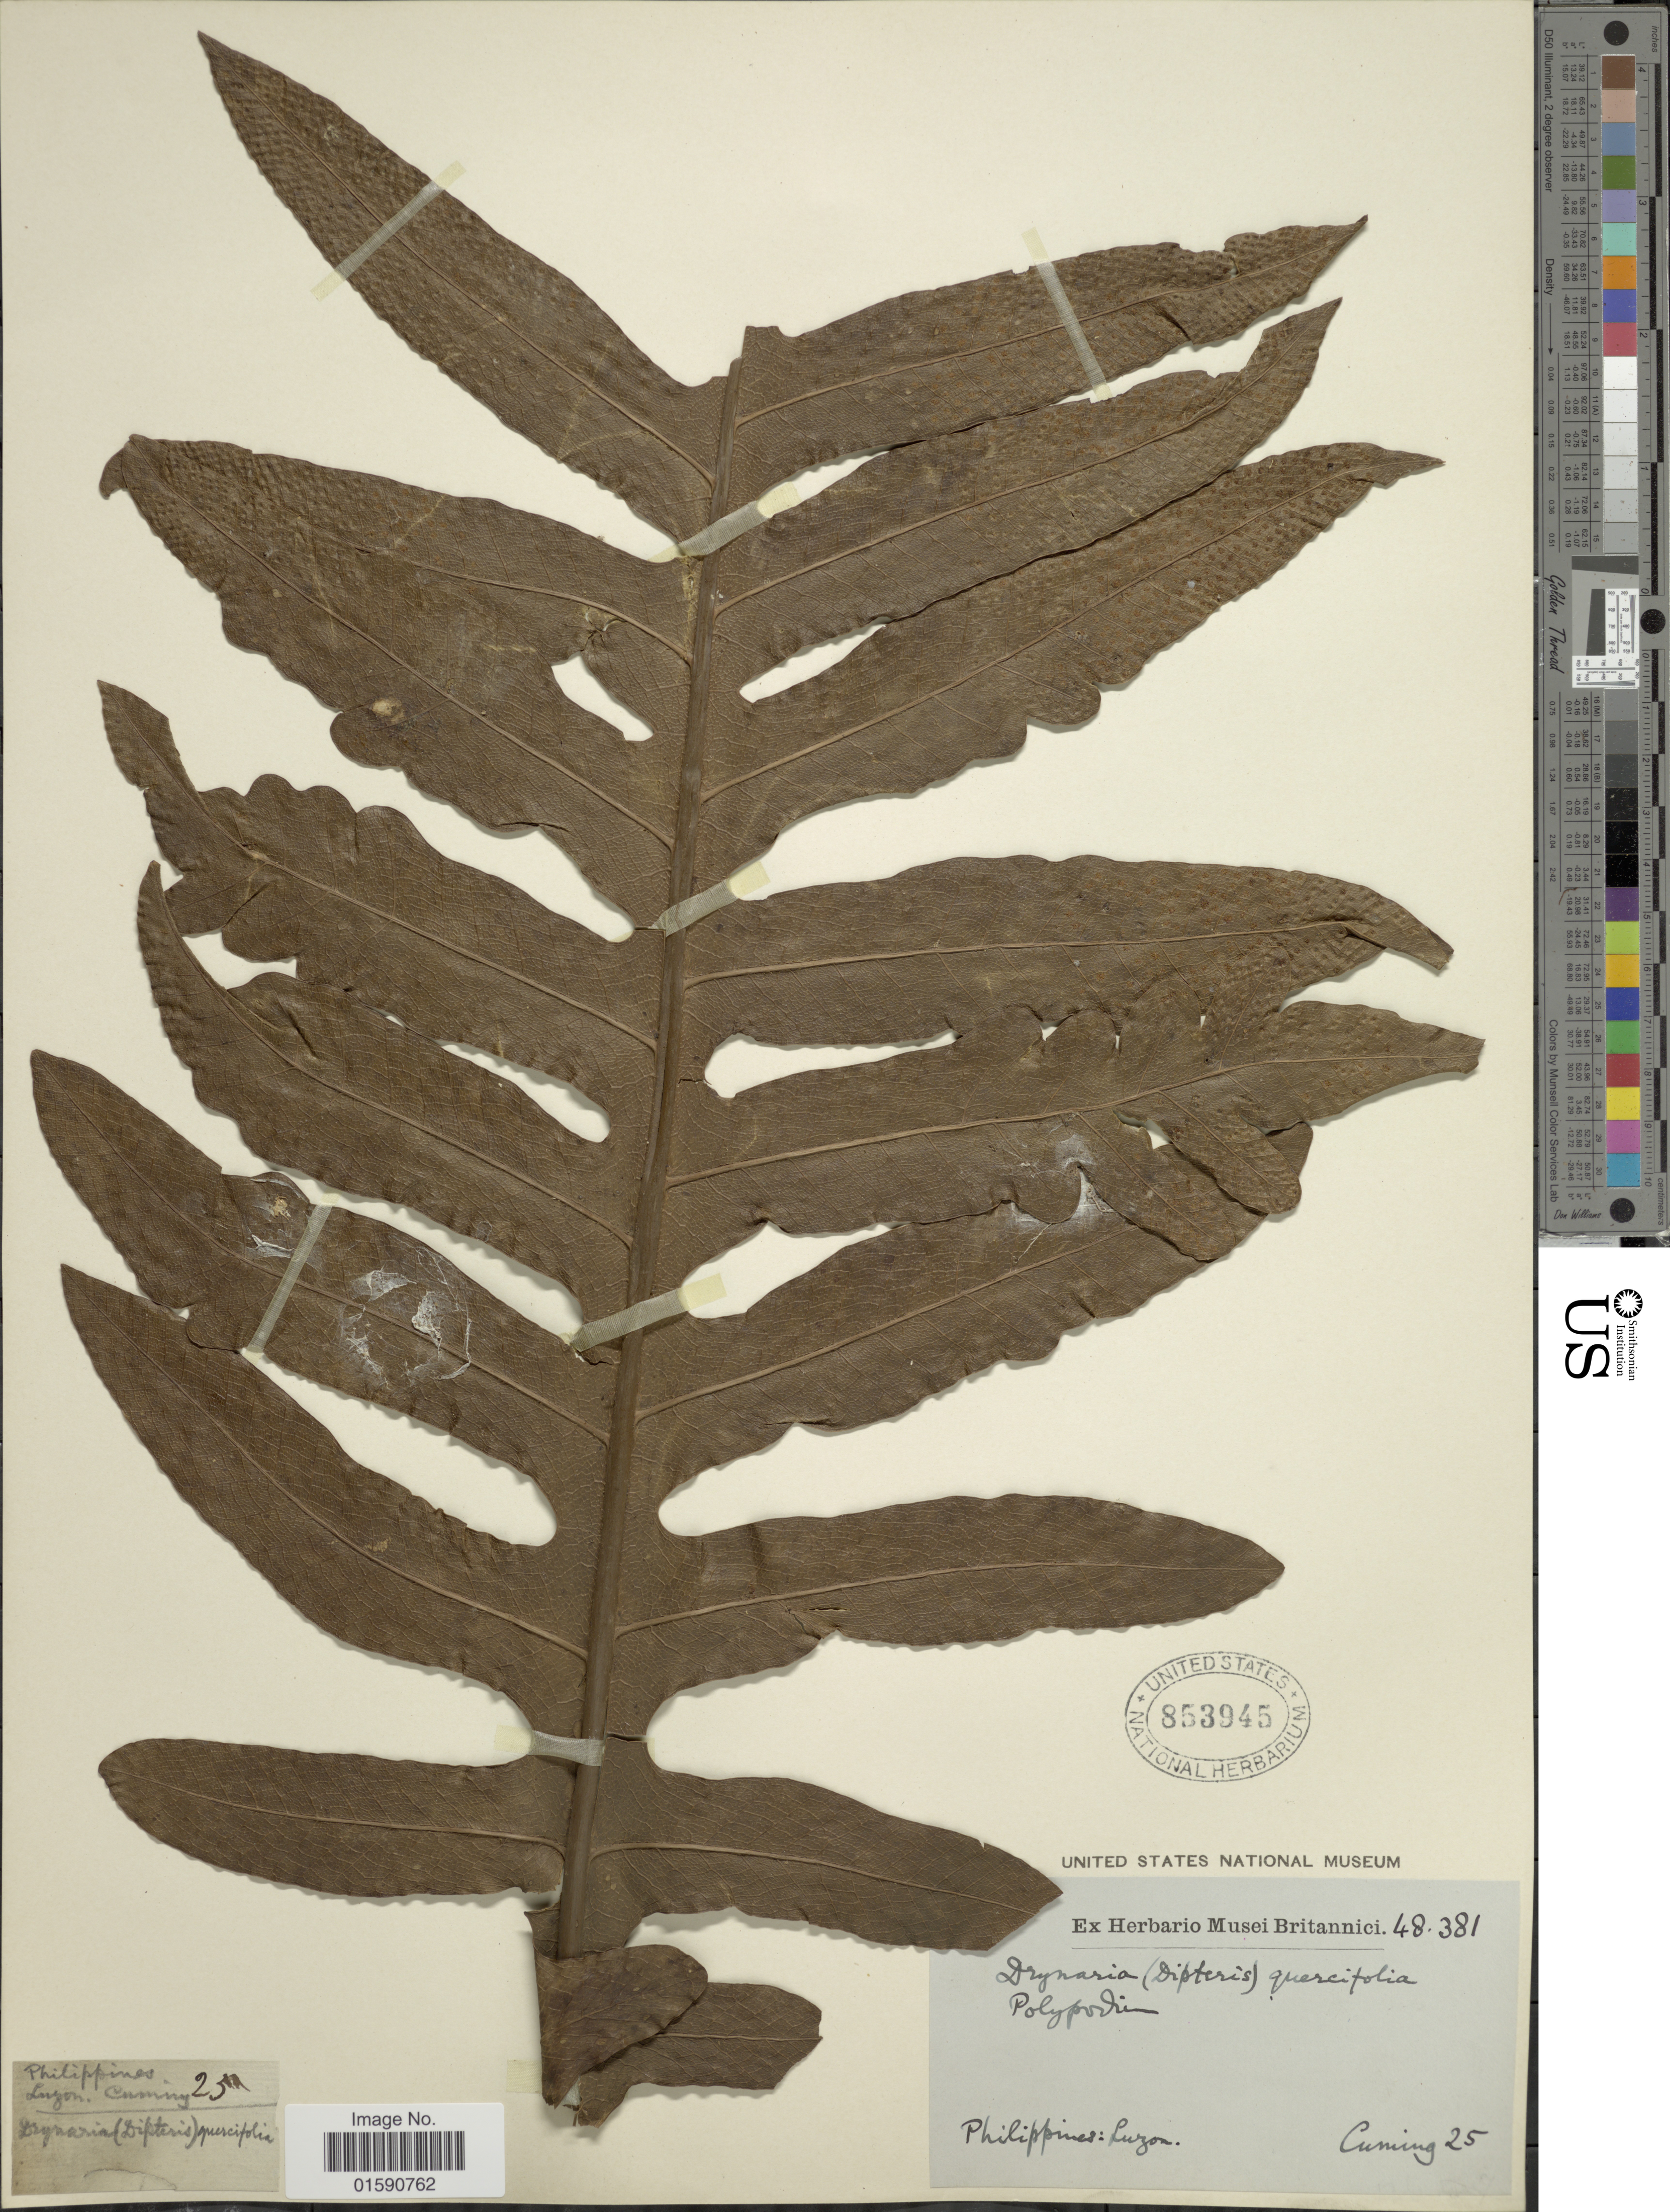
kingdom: Plantae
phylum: Tracheophyta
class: Polypodiopsida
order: Polypodiales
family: Polypodiaceae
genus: Drynaria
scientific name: Drynaria quercifolia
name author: (L.) J. Sm.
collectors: -. Cuming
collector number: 25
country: Philippines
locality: Luzon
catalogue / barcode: US 853945